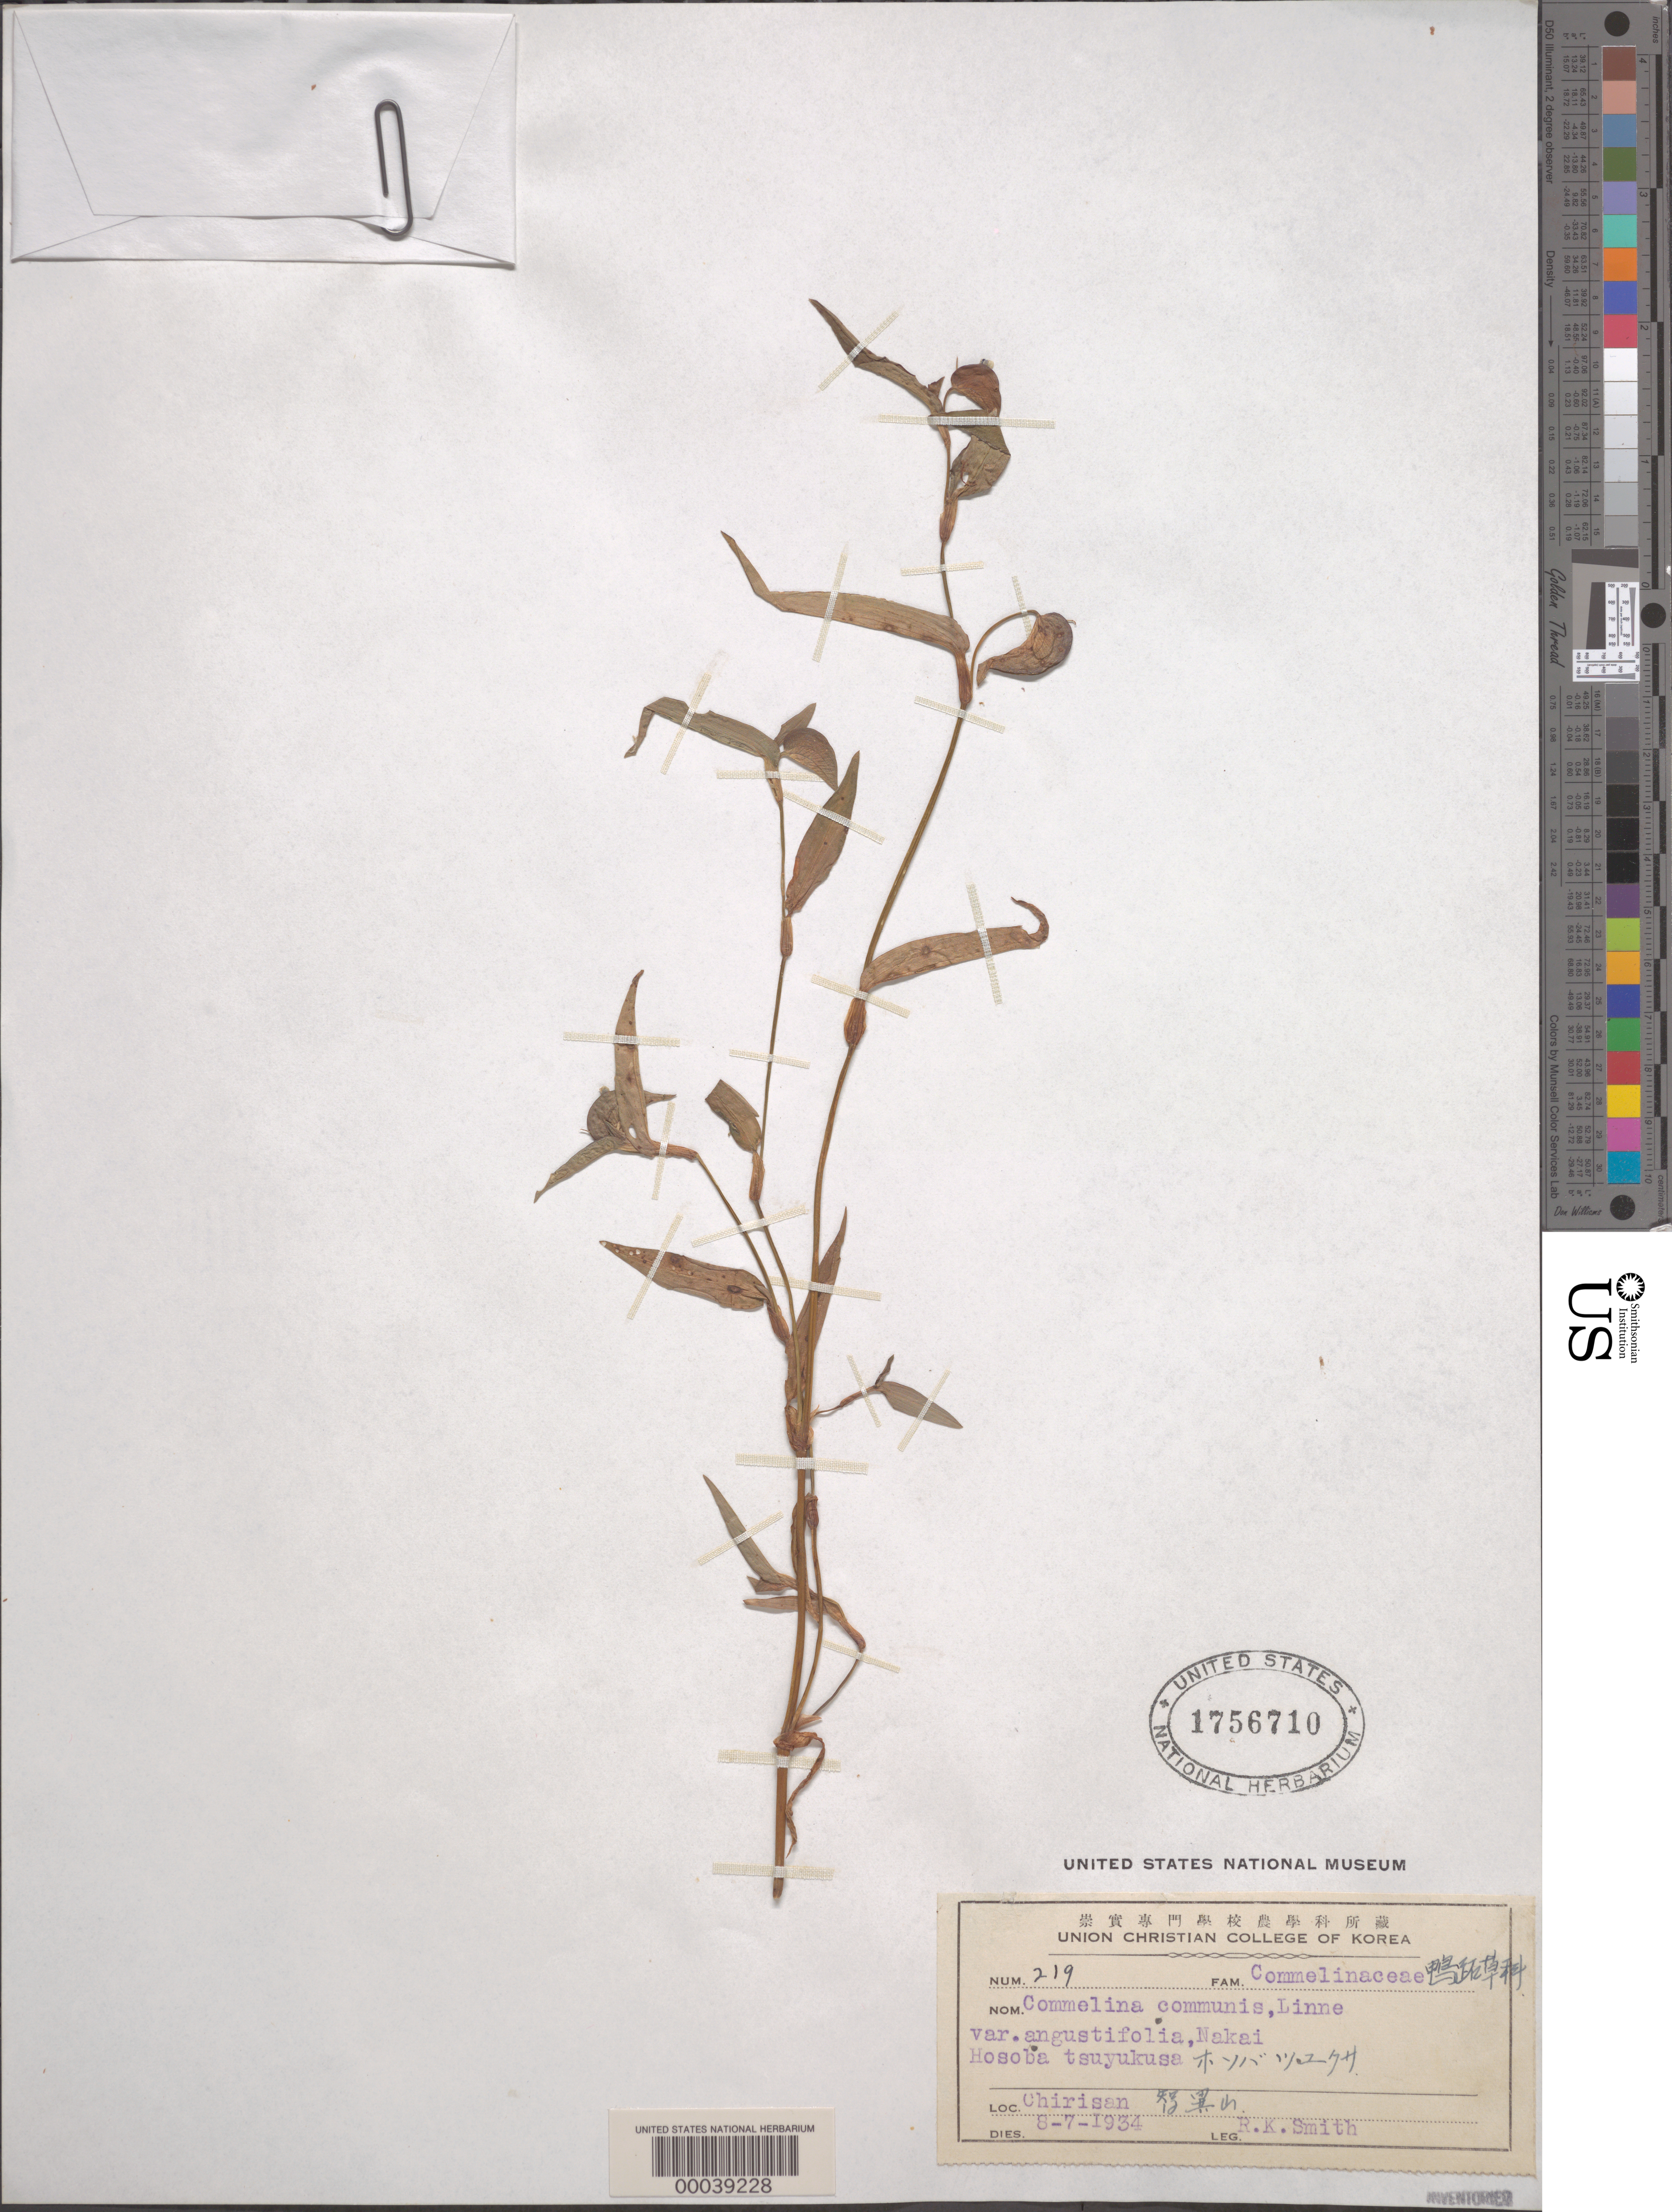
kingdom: Plantae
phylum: Tracheophyta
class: Liliopsida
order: Commelinales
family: Commelinaceae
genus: Commelina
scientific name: Commelina communis var. angustifolia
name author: Nakai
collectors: R. Smith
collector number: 219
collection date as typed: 08 Jul 1934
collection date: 1934-07-08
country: South Korea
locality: Chirisan, hosoba tsuyukusa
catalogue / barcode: US 1756710